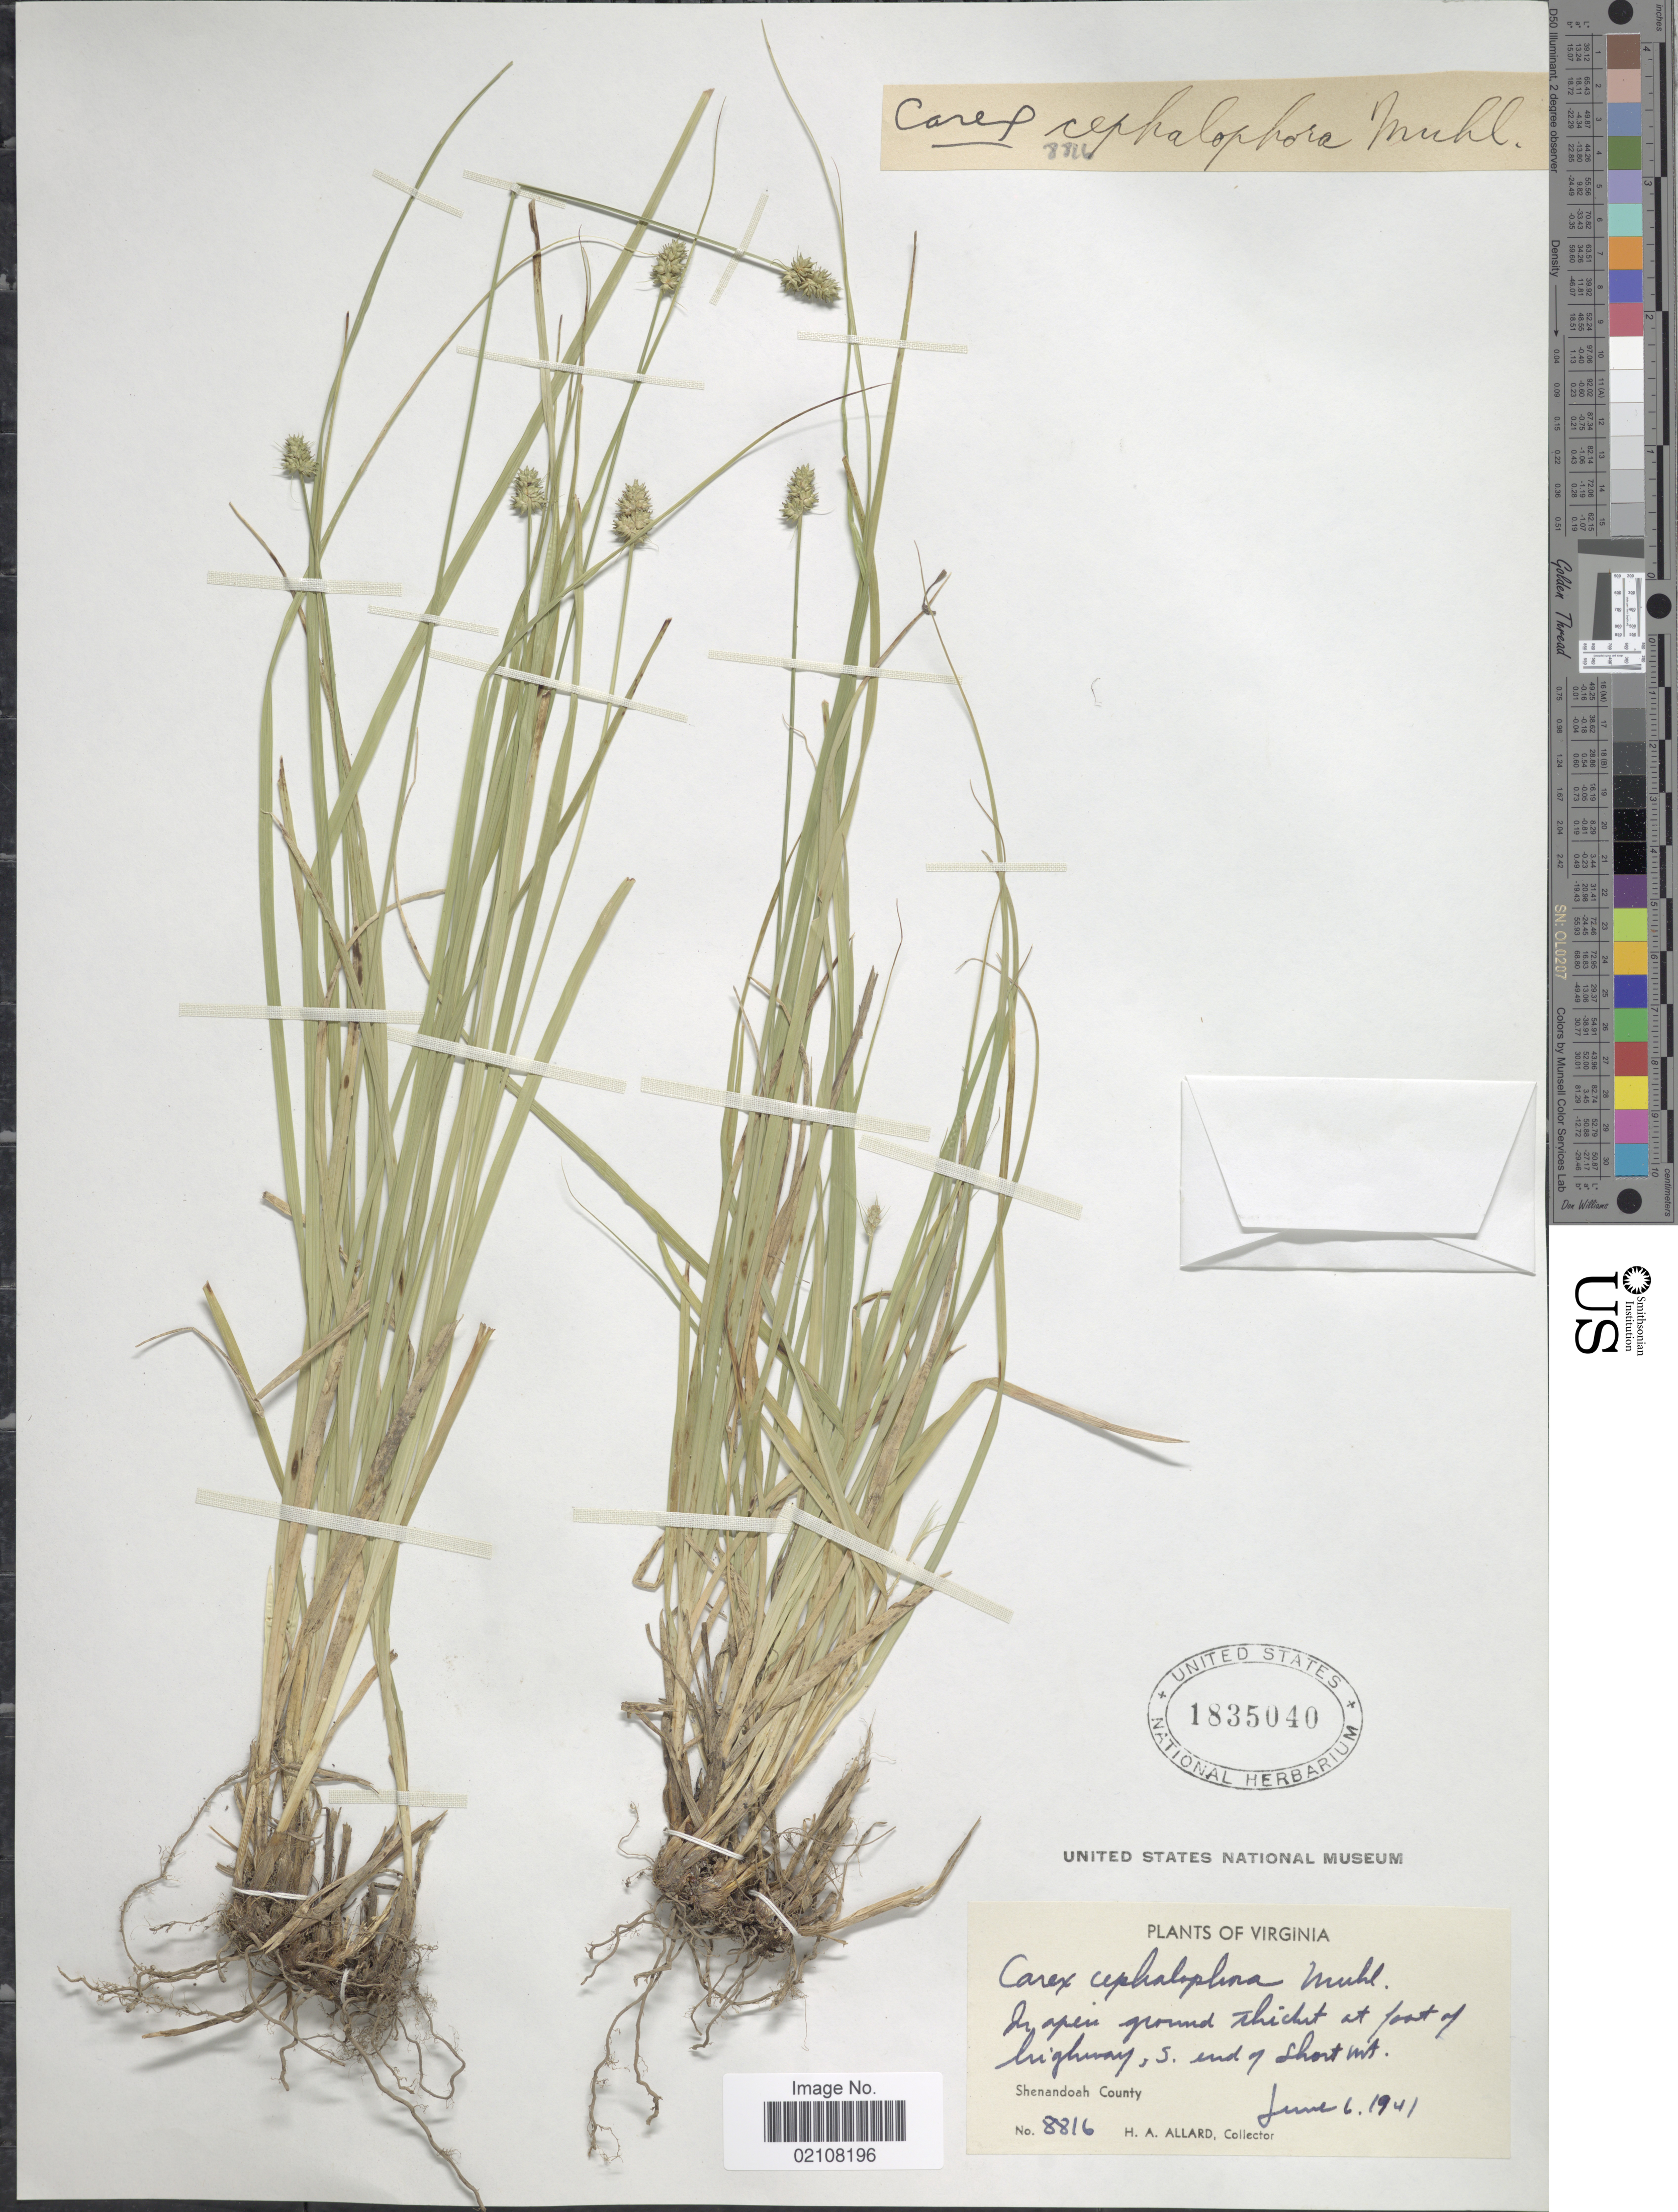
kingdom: Plantae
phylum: Tracheophyta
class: Liliopsida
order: Poales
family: Cyperaceae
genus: Carex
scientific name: Carex cephalophora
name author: Muhl. ex Willd.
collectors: H. A. Allard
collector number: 8816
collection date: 1941-06-06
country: United States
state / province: Virginia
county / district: Shenandoah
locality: In open ground thicket at foot of highway, S. end of Short mt., Shenandoah County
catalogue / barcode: US 1835040